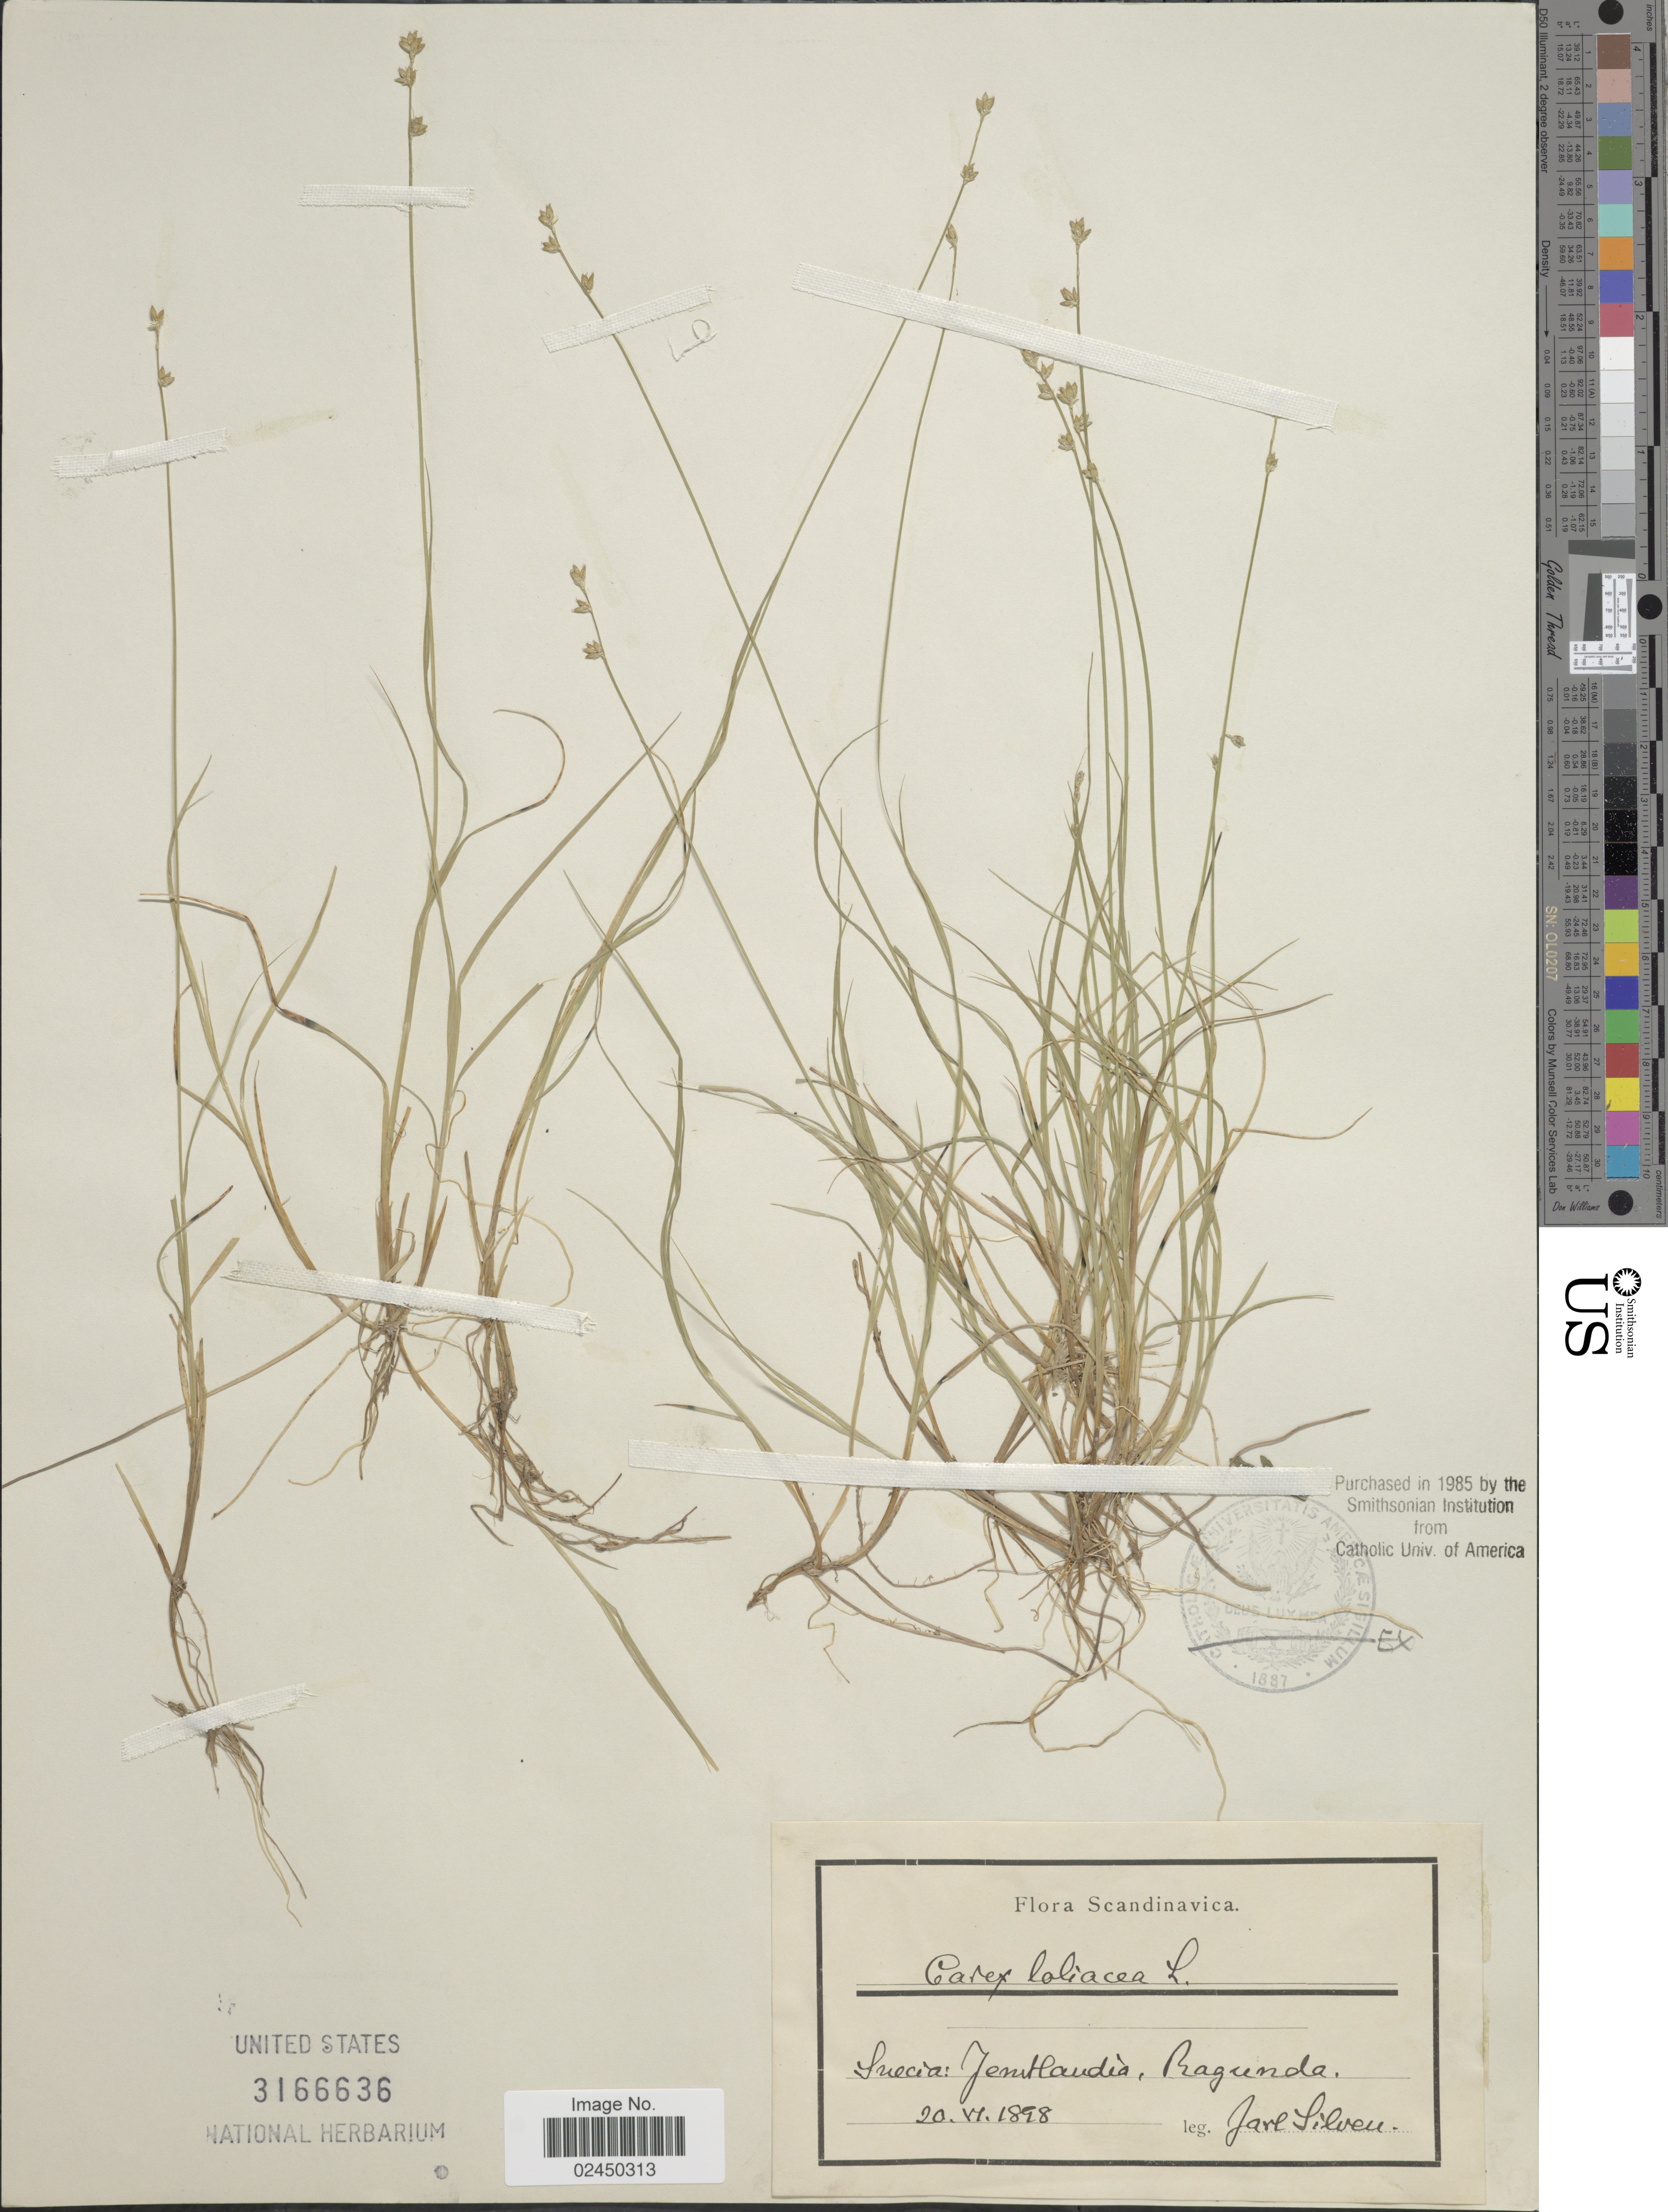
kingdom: Plantae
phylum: Tracheophyta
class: Liliopsida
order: Poales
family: Cyperaceae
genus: Carex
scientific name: Carex loliacea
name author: L.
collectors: J. Silven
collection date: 1898-06-20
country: Sweden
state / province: Jämtland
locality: Suecia: Jemtlandia, Ragunda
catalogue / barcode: US 3166636